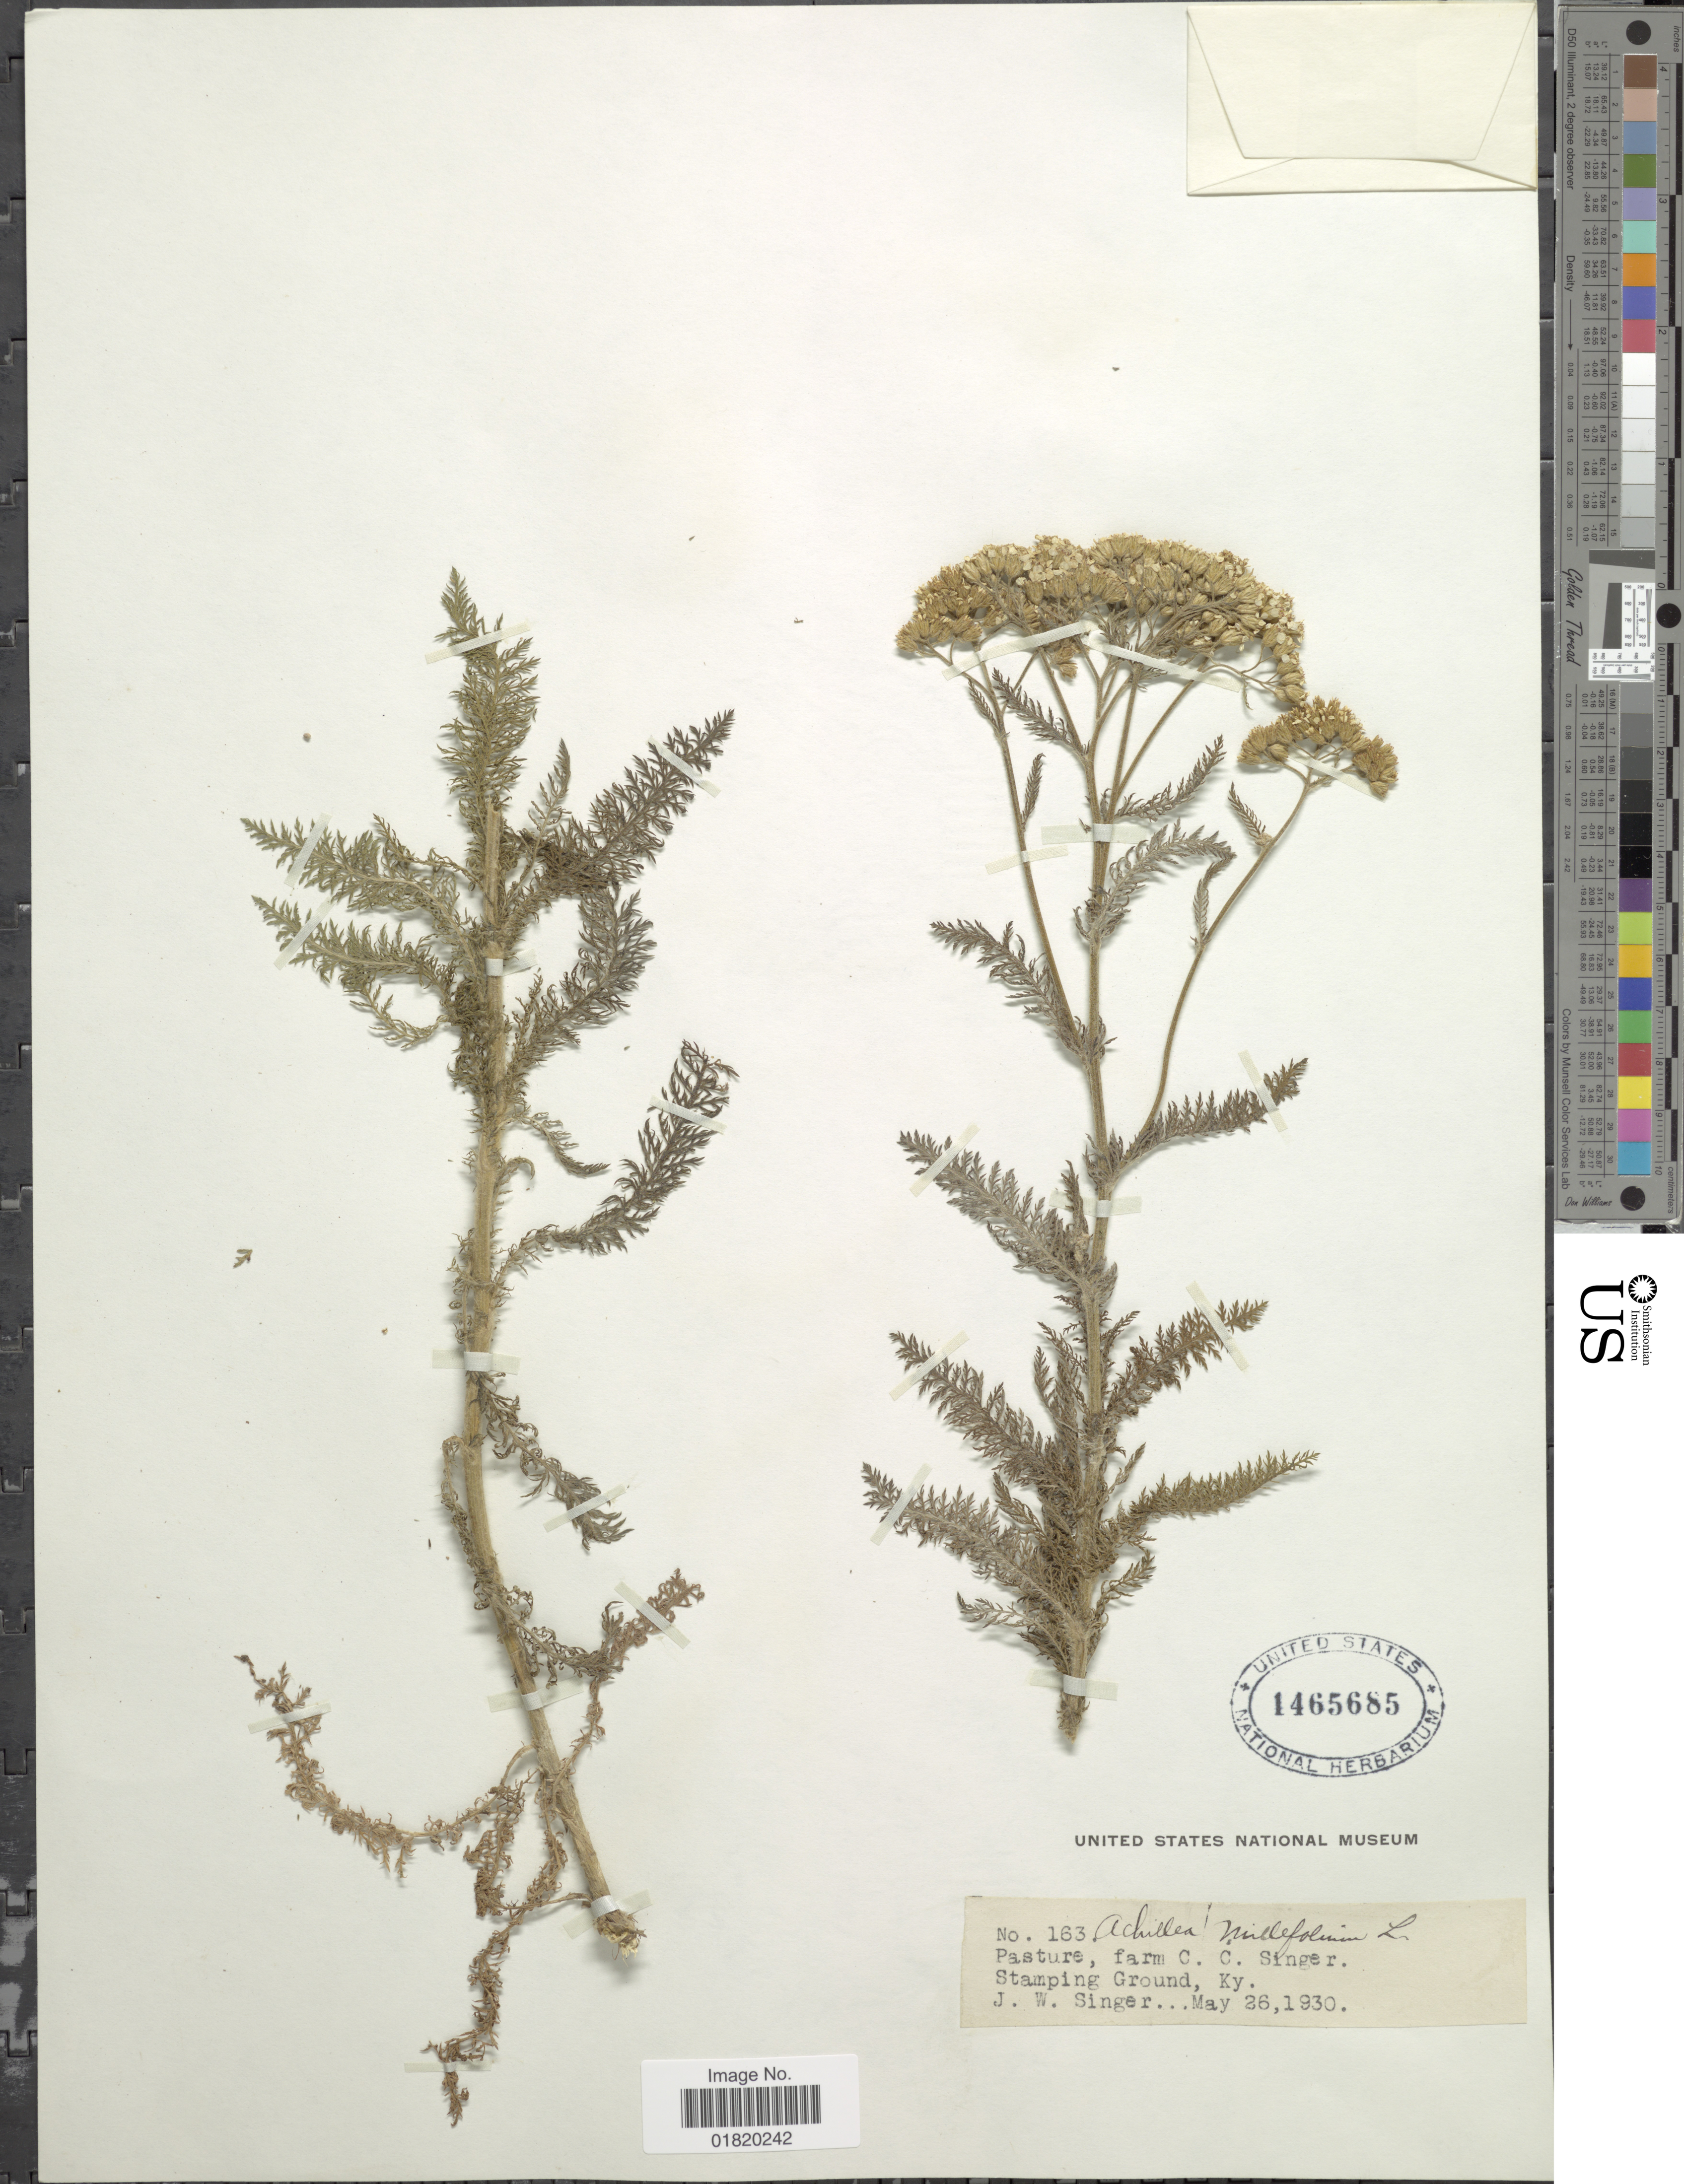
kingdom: Plantae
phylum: Tracheophyta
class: Magnoliopsida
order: Asterales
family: Asteraceae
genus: Achillea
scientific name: Achillea millefolium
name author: L.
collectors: J. EW. Singer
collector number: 163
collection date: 1930-05-26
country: United States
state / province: Kentucky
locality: Farm C. C. Singer. Stamping Ground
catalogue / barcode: US 1465685